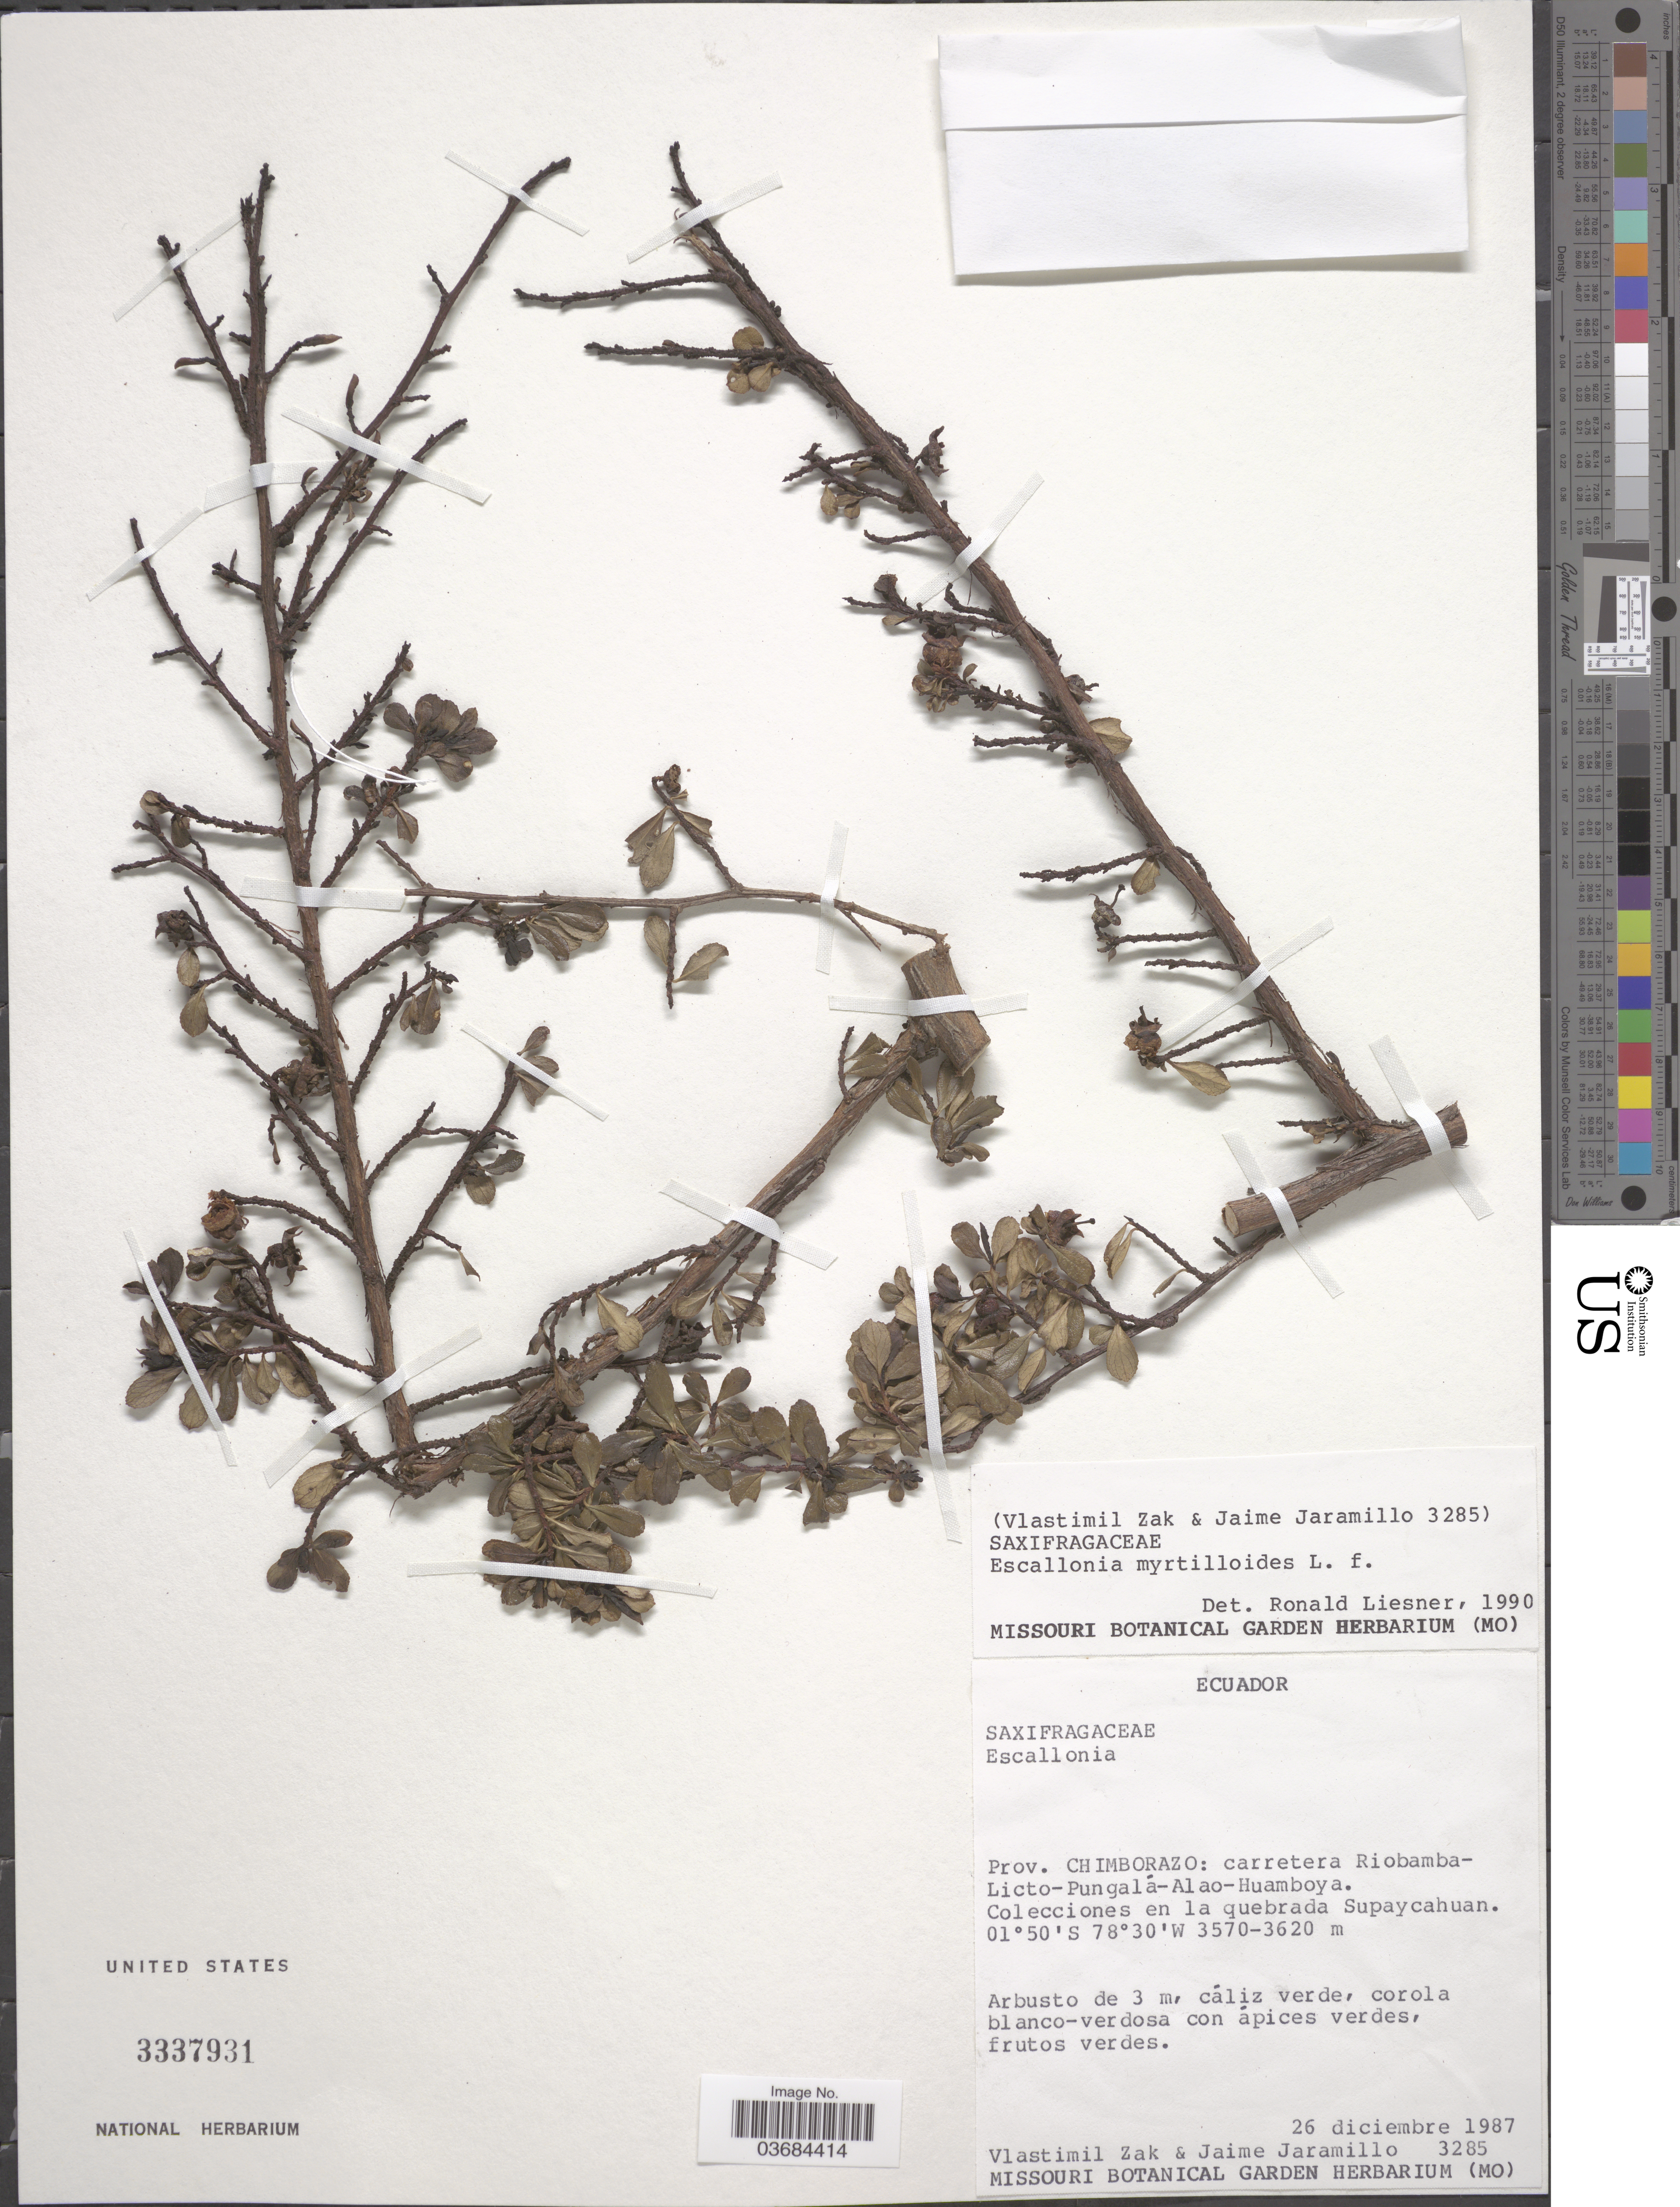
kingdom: Plantae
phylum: Tracheophyta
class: Magnoliopsida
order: Escalloniales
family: Escalloniaceae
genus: Escallonia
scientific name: Escallonia myrtilloides var. myrtilloides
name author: L. f.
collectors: V. Zak & J. Jaramillo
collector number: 3285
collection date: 1987-12-26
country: Ecuador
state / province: Chimborazo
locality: Carretera Riobamba-Licto-Pungalá-Alao-Huamboya. En la quebrada Supaycahuan.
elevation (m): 3570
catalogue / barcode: US 3337931